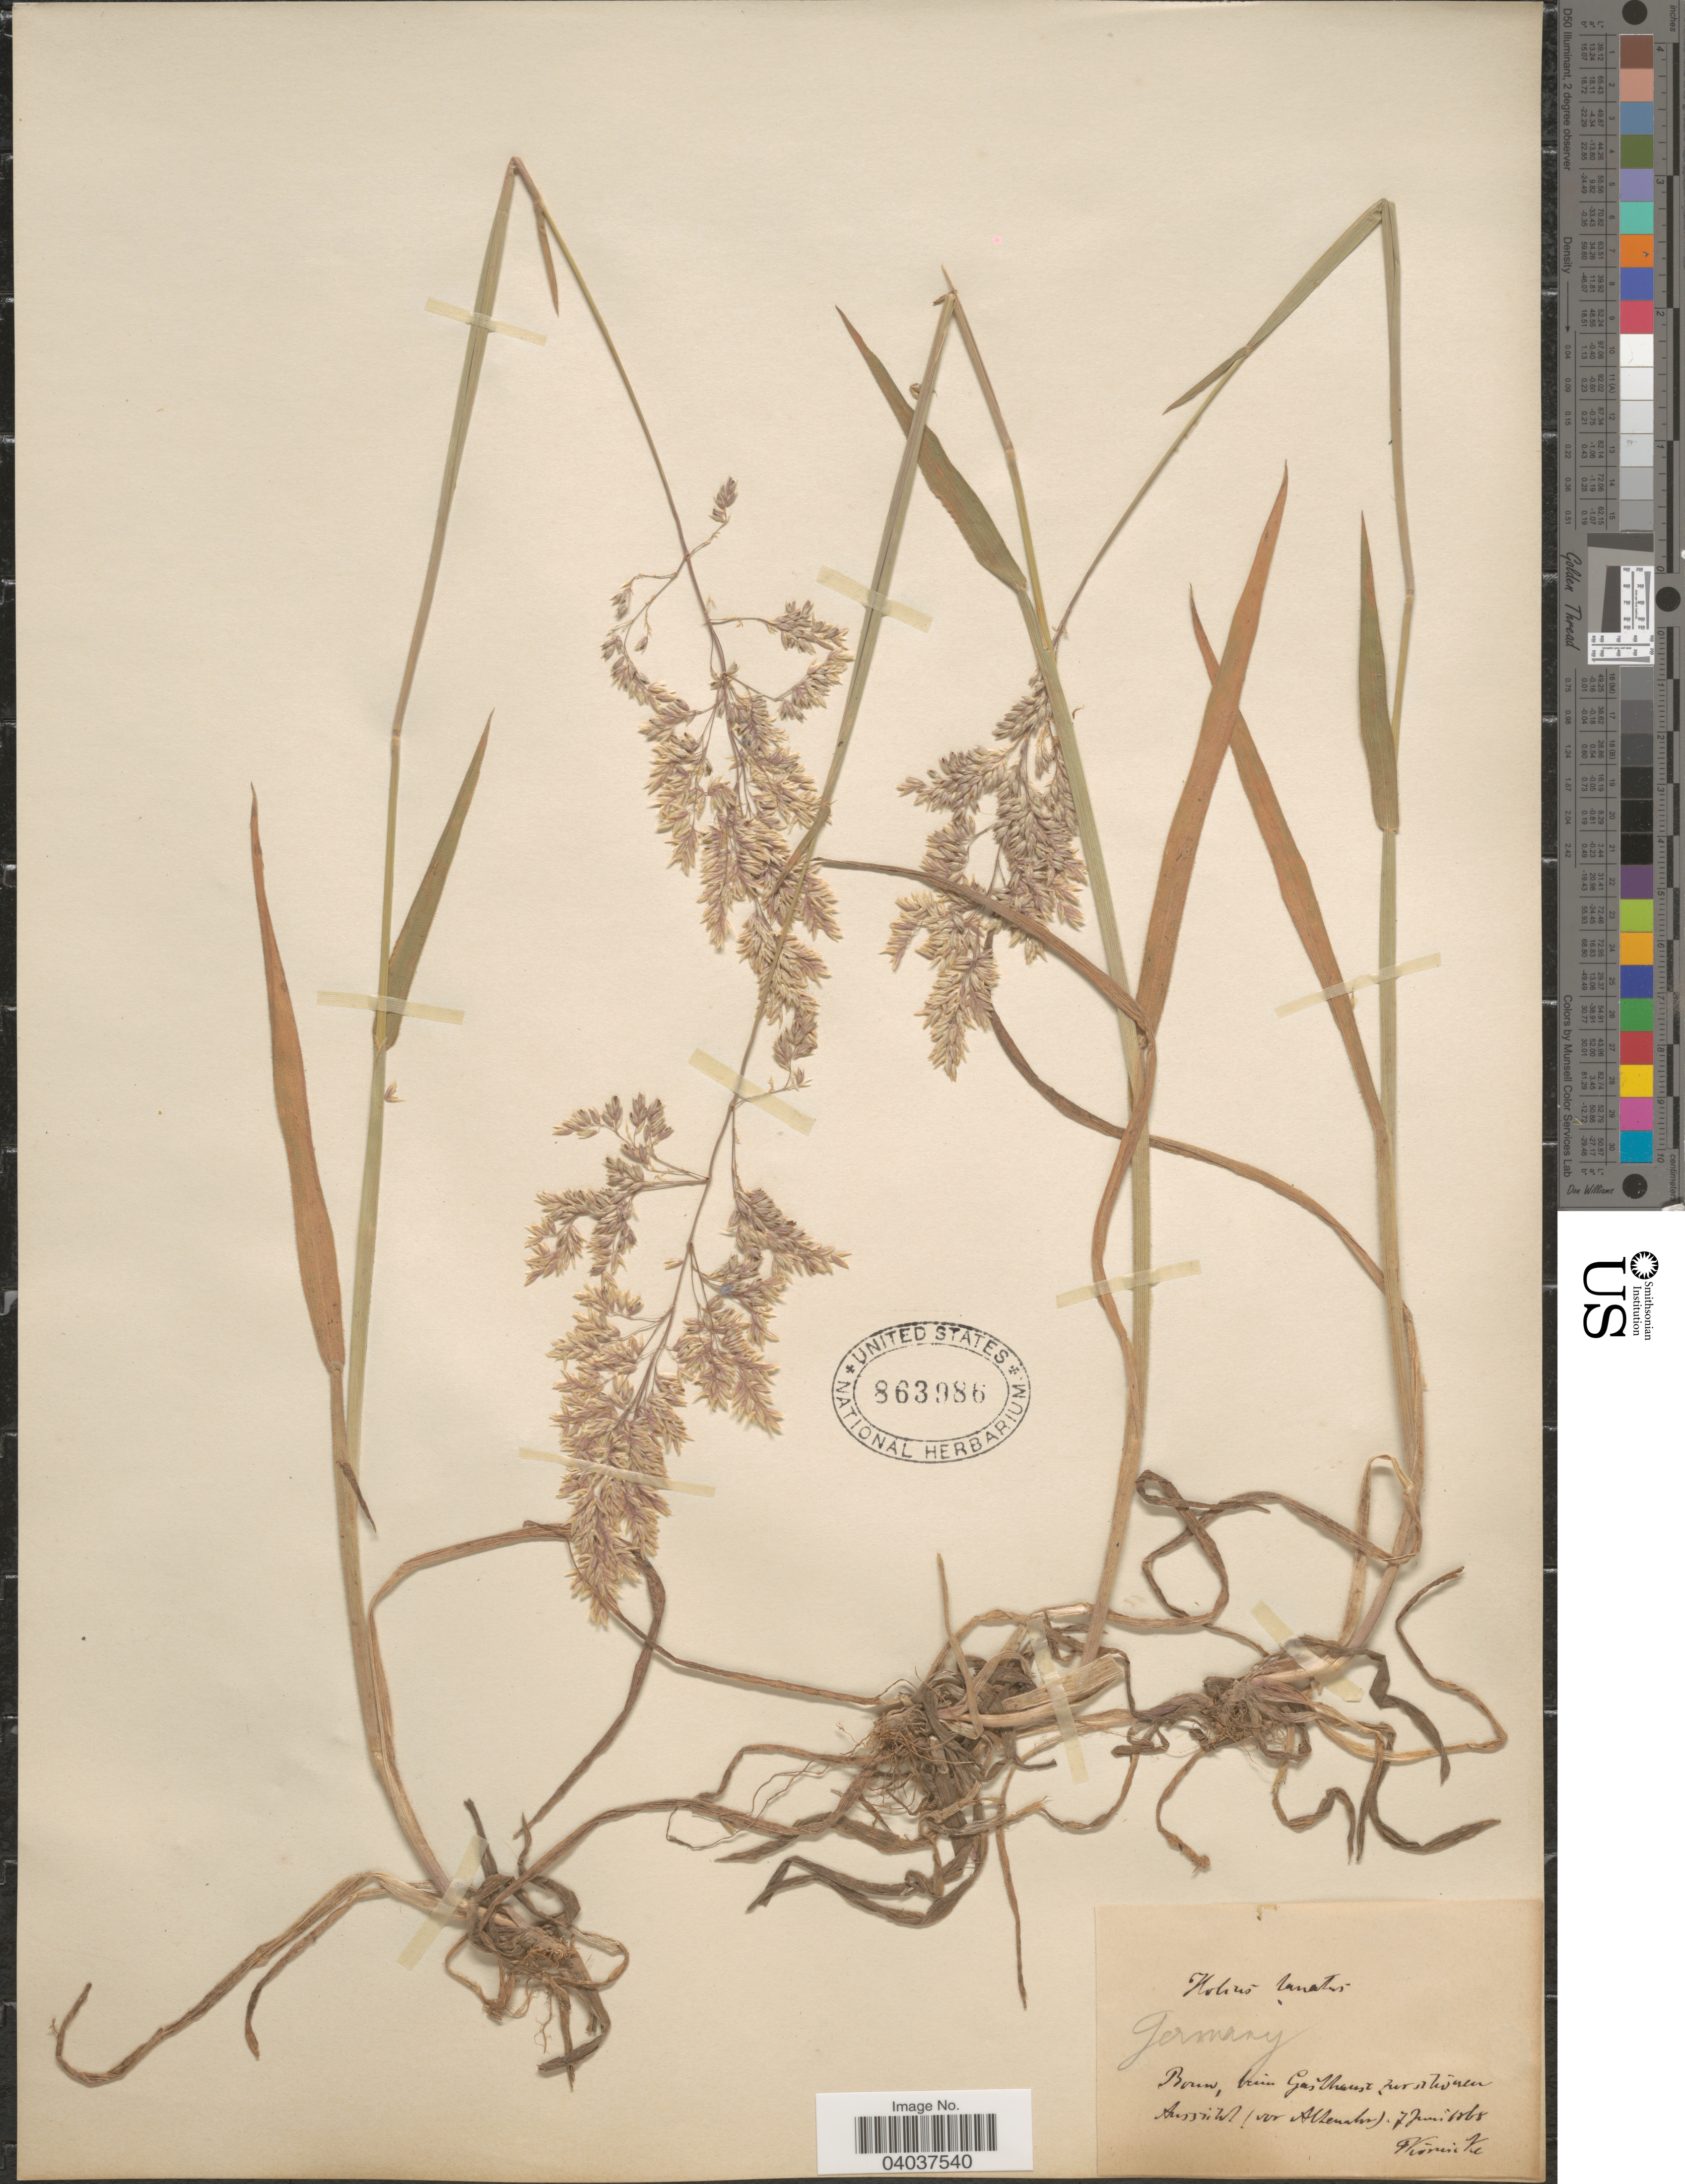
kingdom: Plantae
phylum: Tracheophyta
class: Liliopsida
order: Poales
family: Poaceae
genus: Holcus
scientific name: Holcus lanatus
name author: L.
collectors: F. A. Körnicke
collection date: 1868-06-07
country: Germany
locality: Bonn, bein Gasthause [illegible text] , Aussidl[interpreted] (vor Altenahr).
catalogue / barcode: US 863986